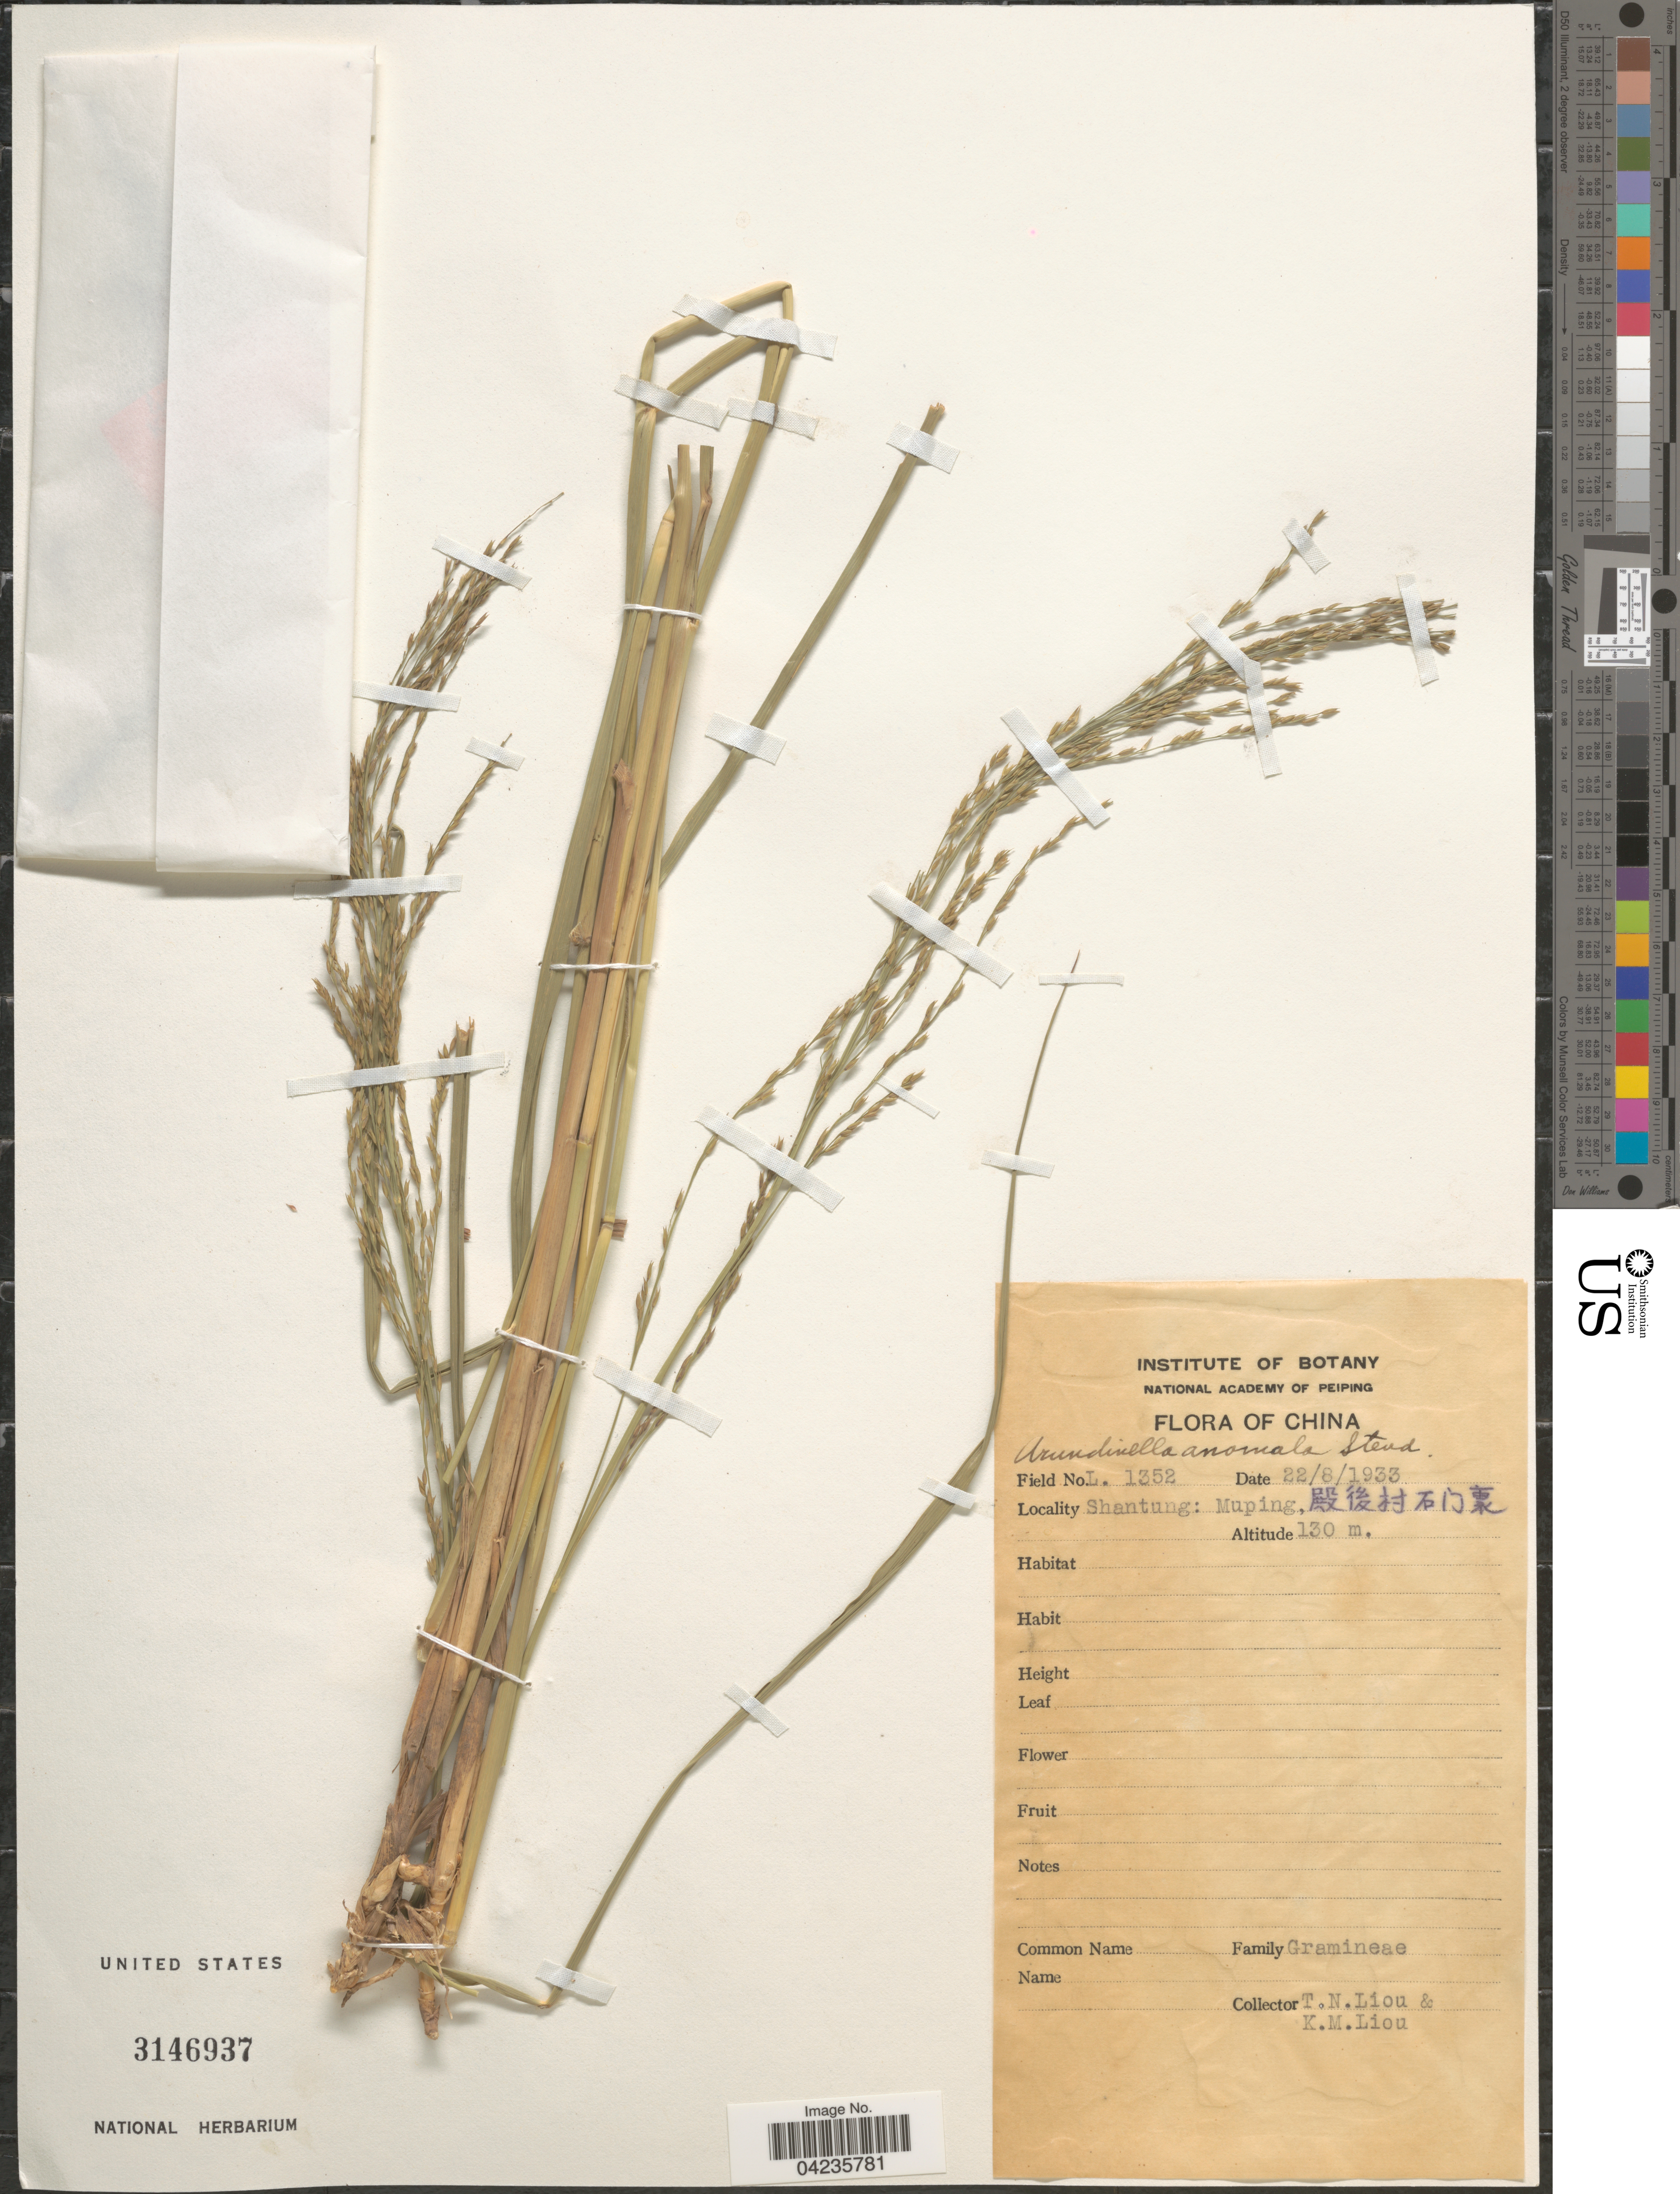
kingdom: Plantae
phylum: Tracheophyta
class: Liliopsida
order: Poales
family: Poaceae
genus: Arundinella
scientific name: Arundinella hirta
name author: (Thunb.) Tanaka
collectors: T. N. Liou & K. M. Liou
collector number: L1352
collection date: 1933-08-22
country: China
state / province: Shandong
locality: Shantung: Muping,X.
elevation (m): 130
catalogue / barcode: US 3146937